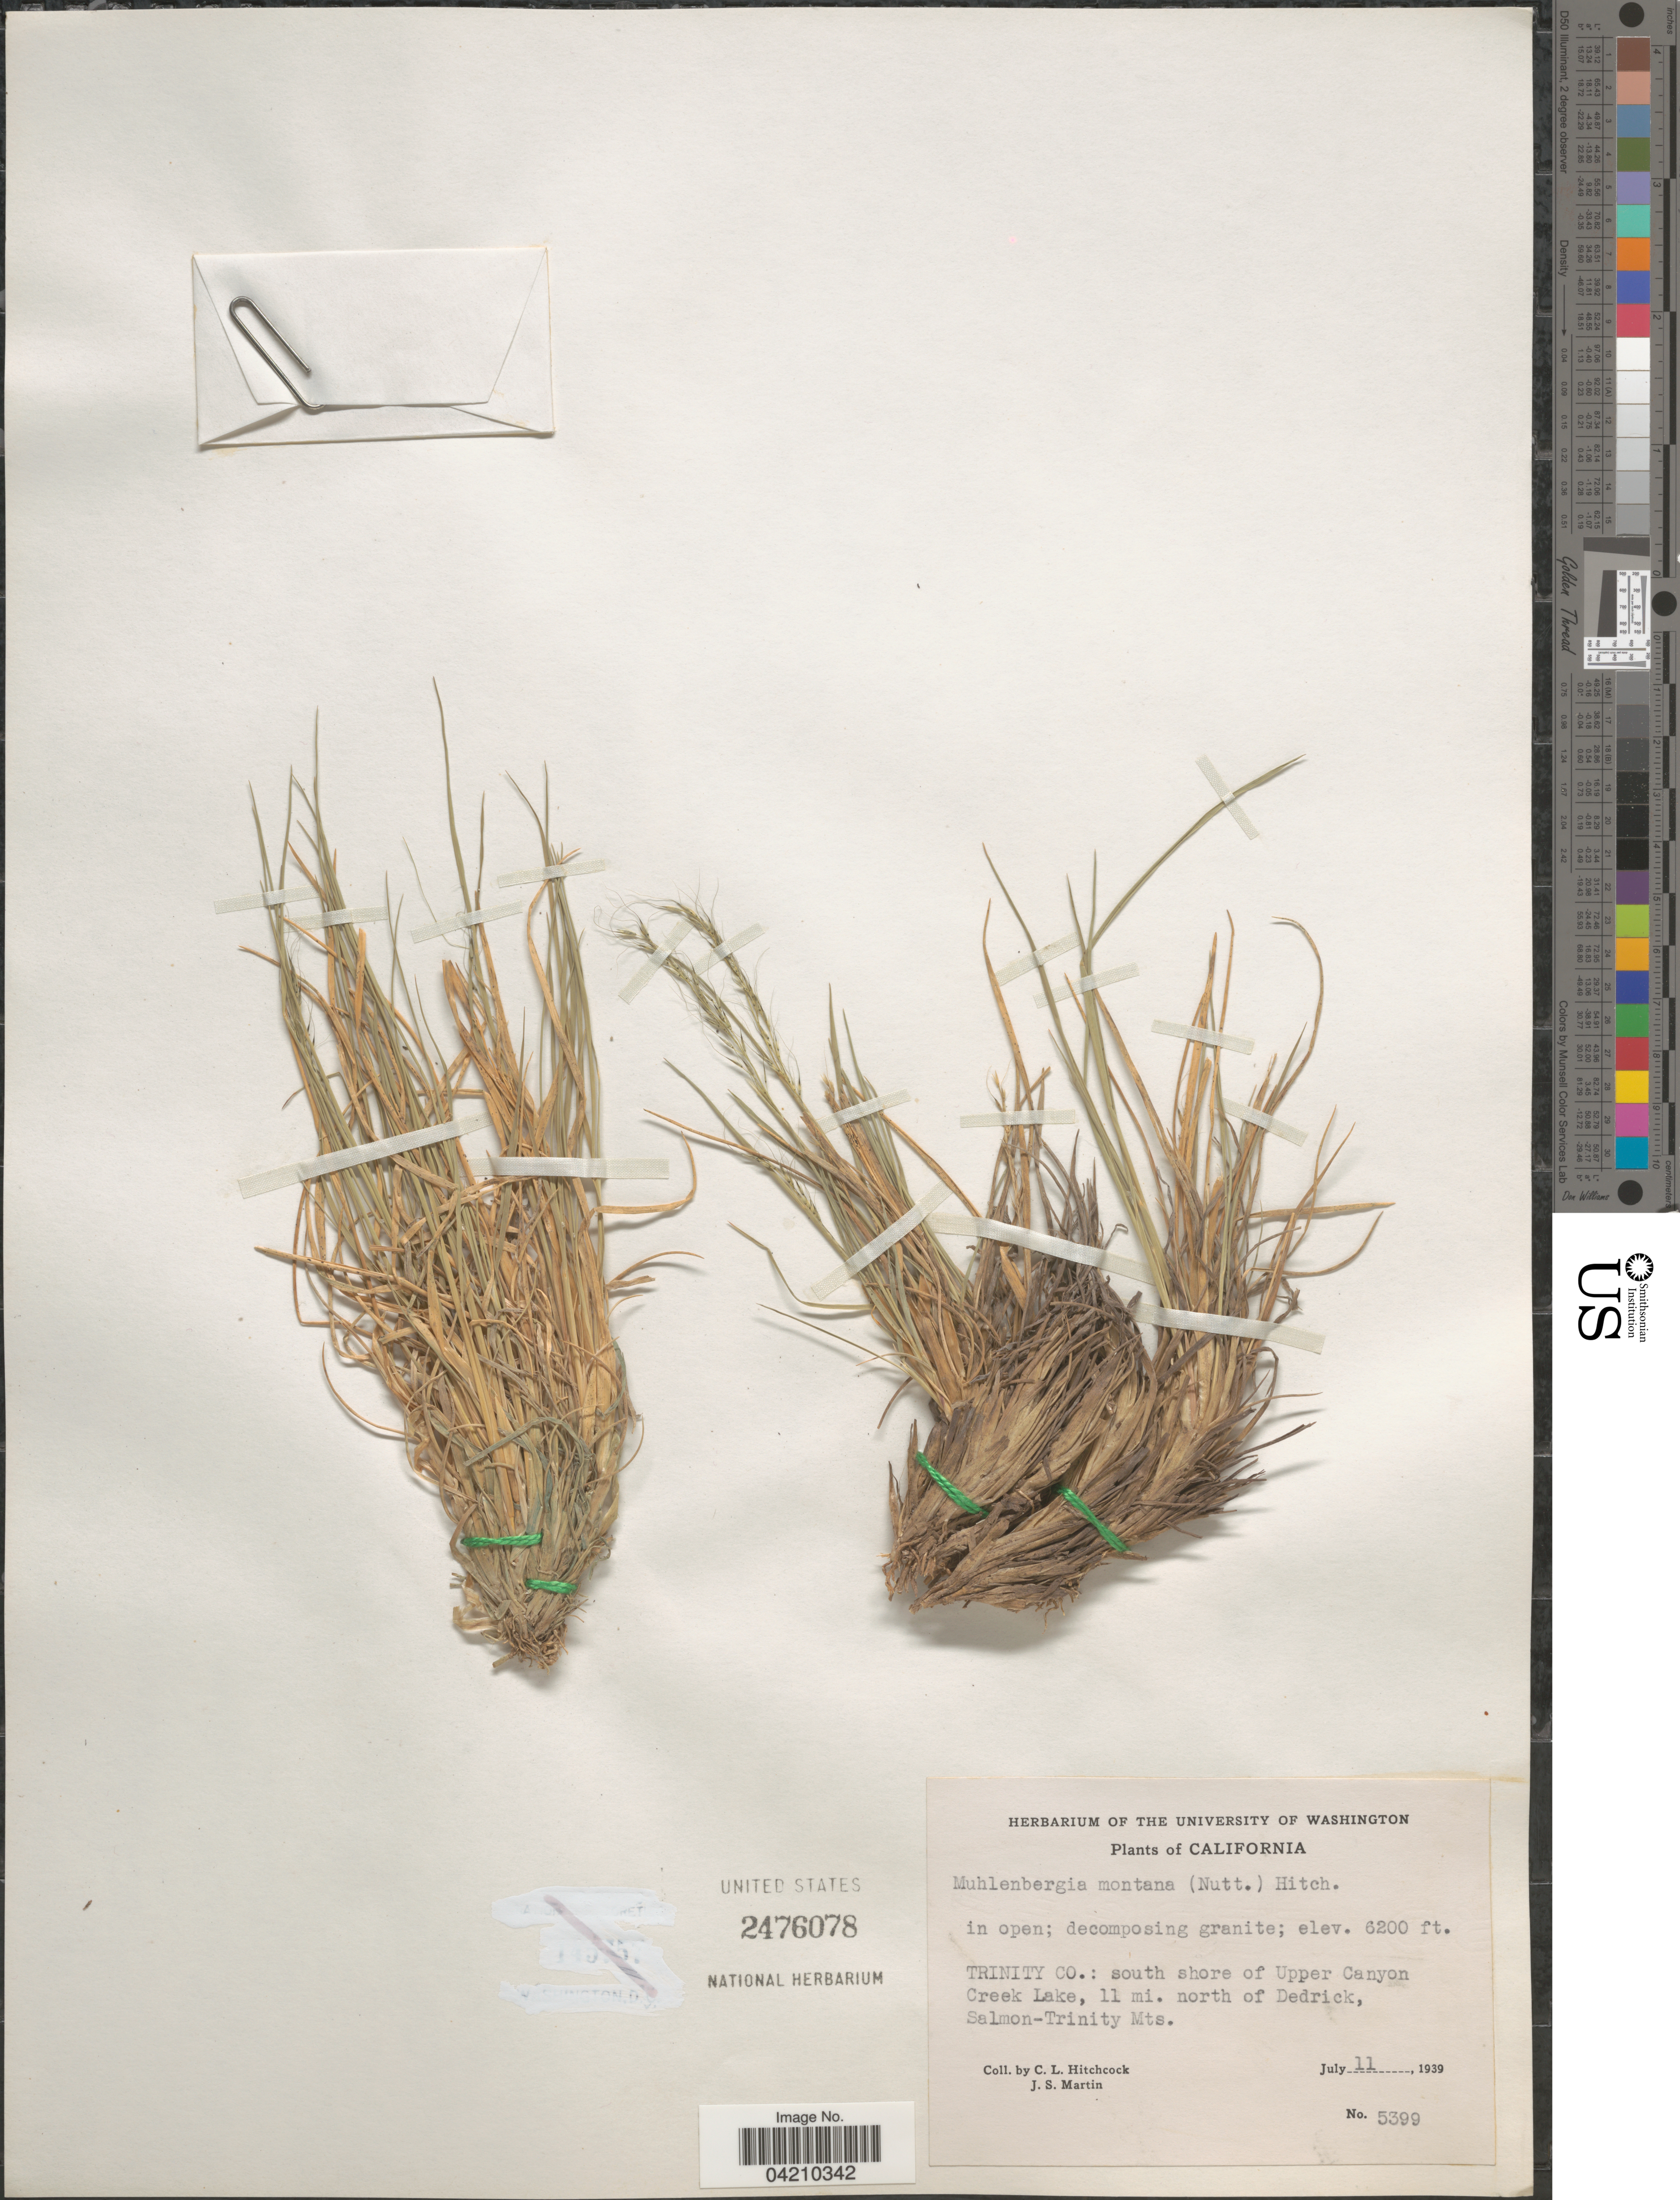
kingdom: Plantae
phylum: Tracheophyta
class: Liliopsida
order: Poales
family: Poaceae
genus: Muhlenbergia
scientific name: Muhlenbergia montana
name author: (Nutt.) Hitchc.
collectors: C. L. Hitchcock & J. S. Martin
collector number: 5399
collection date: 1939-07-11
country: United States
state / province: California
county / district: Trinity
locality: Trinity Co.: south shore of Upper Canyon Creek Lake, 11 mi. north of Dedrick, Salmon-Trinity Mts.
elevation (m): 1890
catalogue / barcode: US 2476078